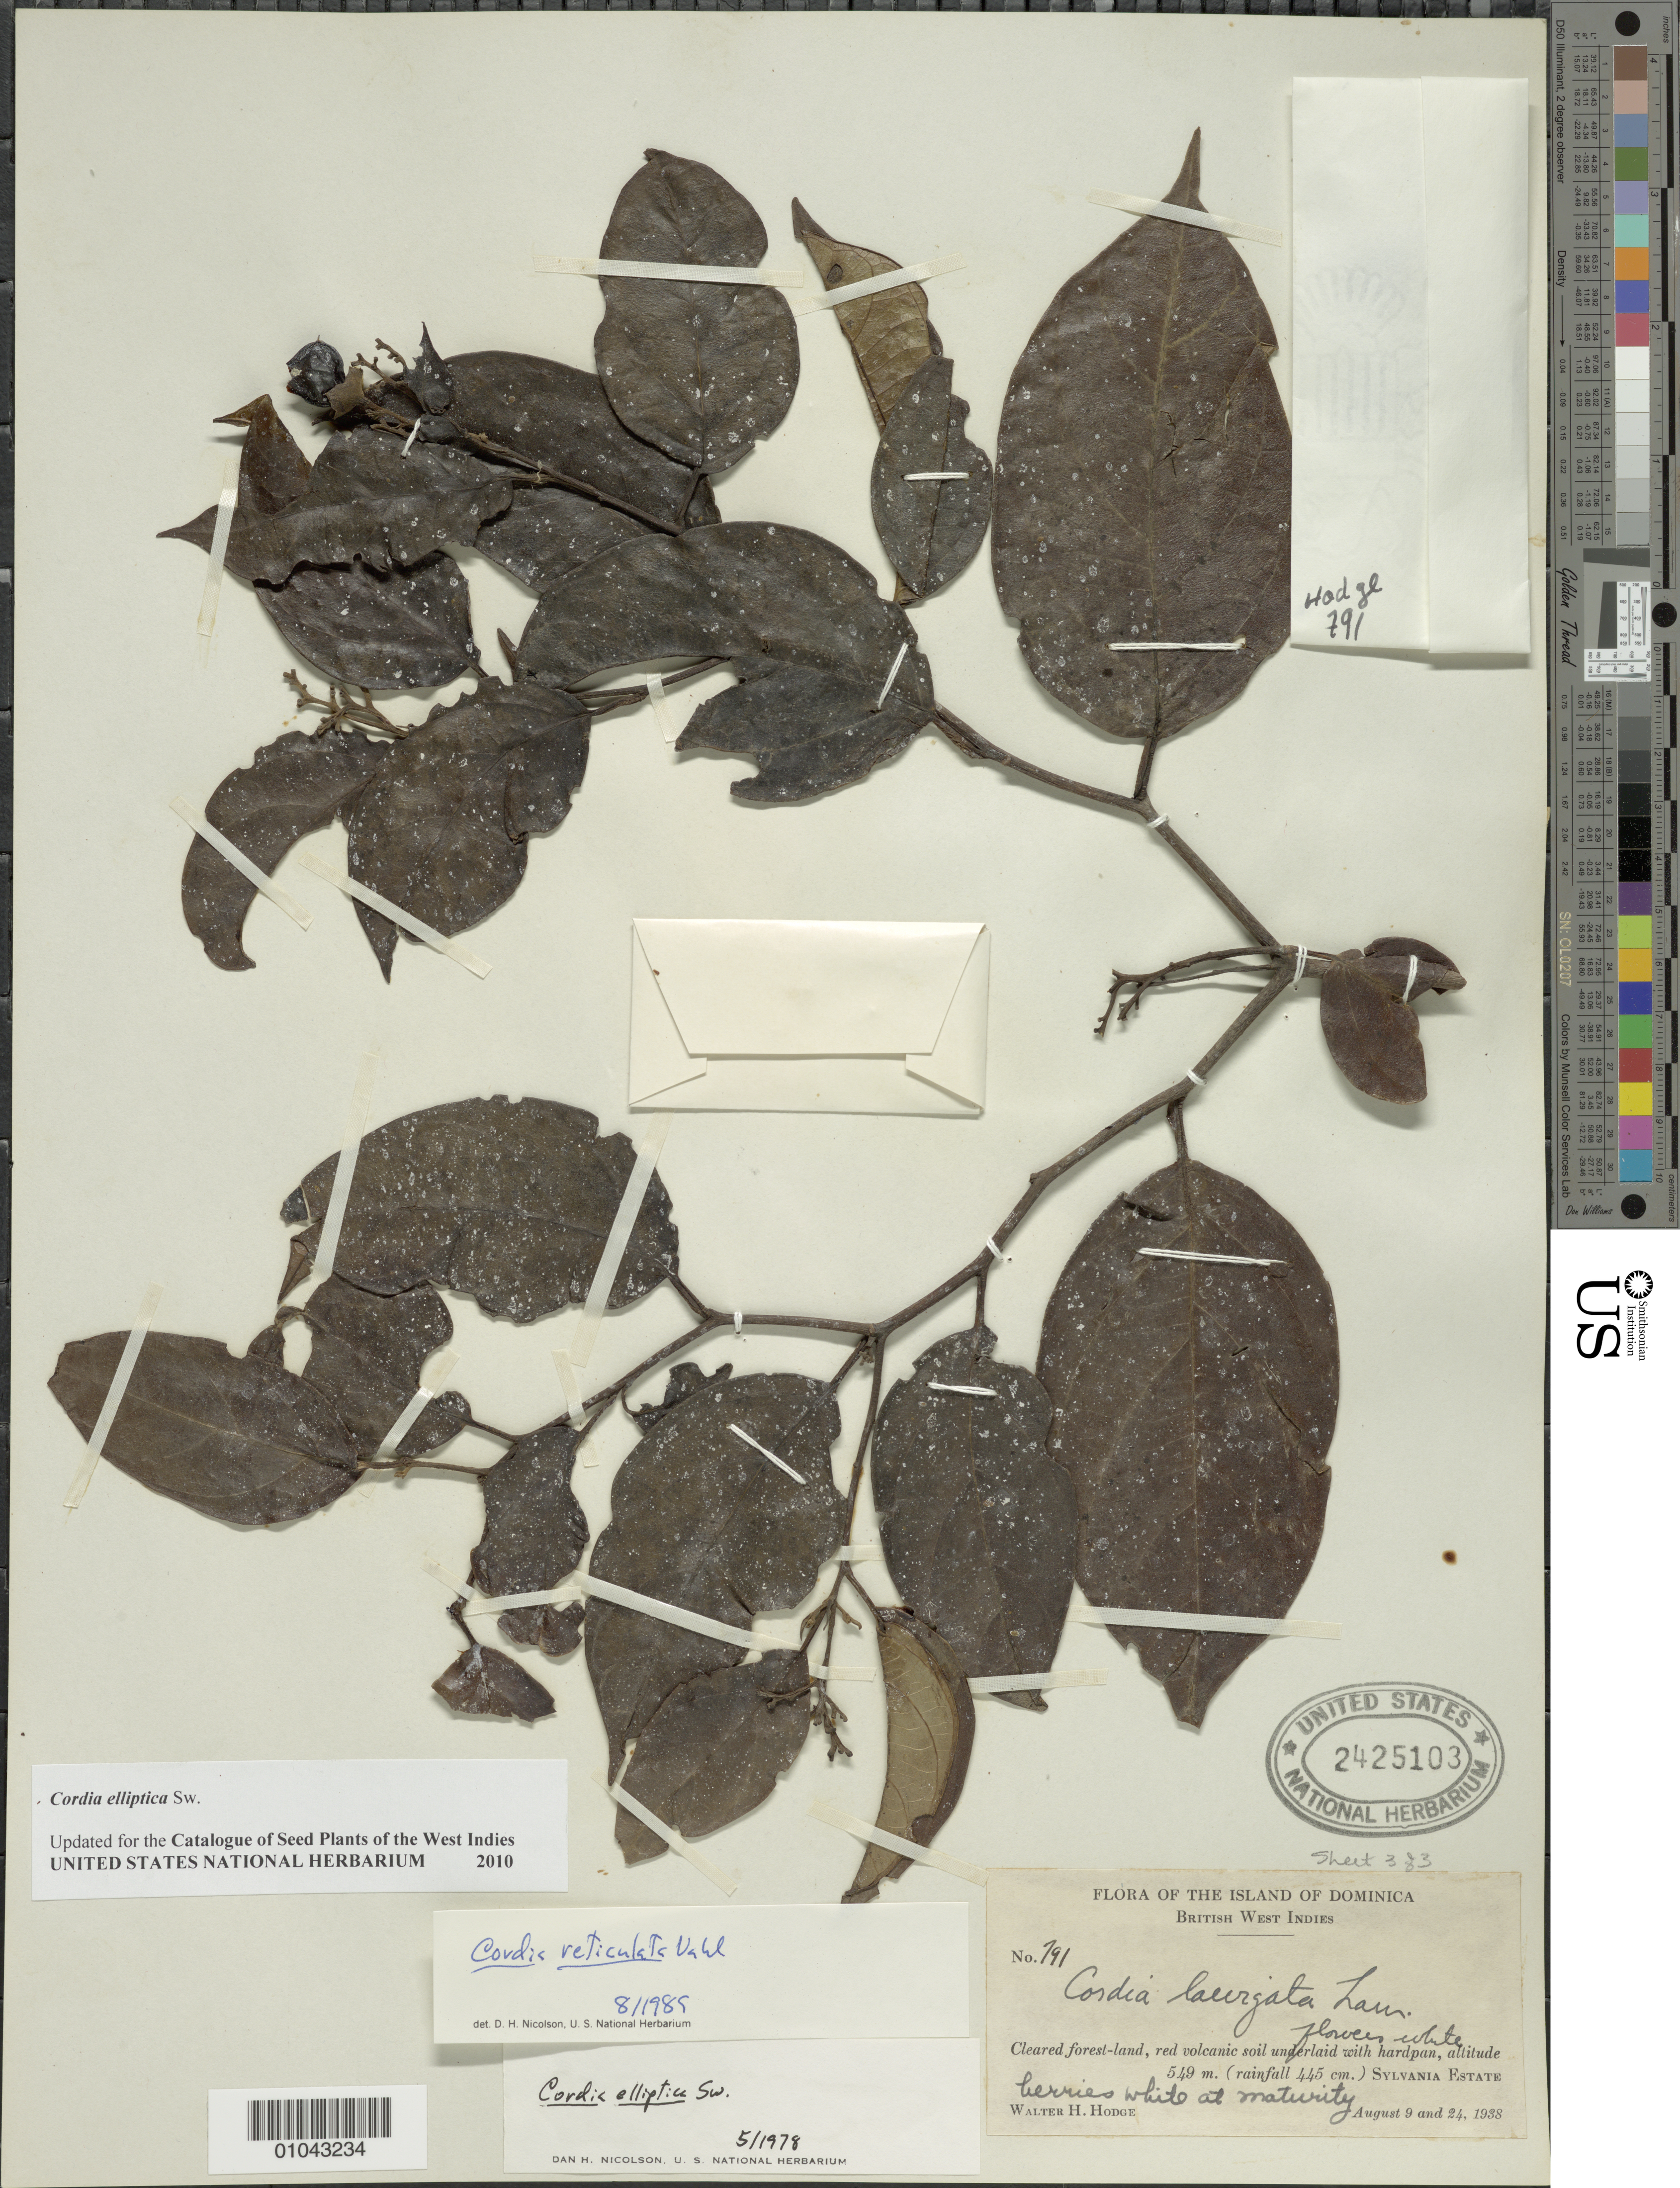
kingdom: Plantae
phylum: Tracheophyta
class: Magnoliopsida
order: Boraginales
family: Cordiaceae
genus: Cordia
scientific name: Cordia elliptica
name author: Sw.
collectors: W. Hodge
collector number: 791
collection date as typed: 09 Aug 1938 and 24 Aug 1938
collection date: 1938-08-09,1938-08-24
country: Dominica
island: Dominica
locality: Sylvania Estate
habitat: Cleared forest land, red volcanic soil underlaid with hardpan, rainfall 445 cm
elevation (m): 549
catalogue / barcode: US 2425103